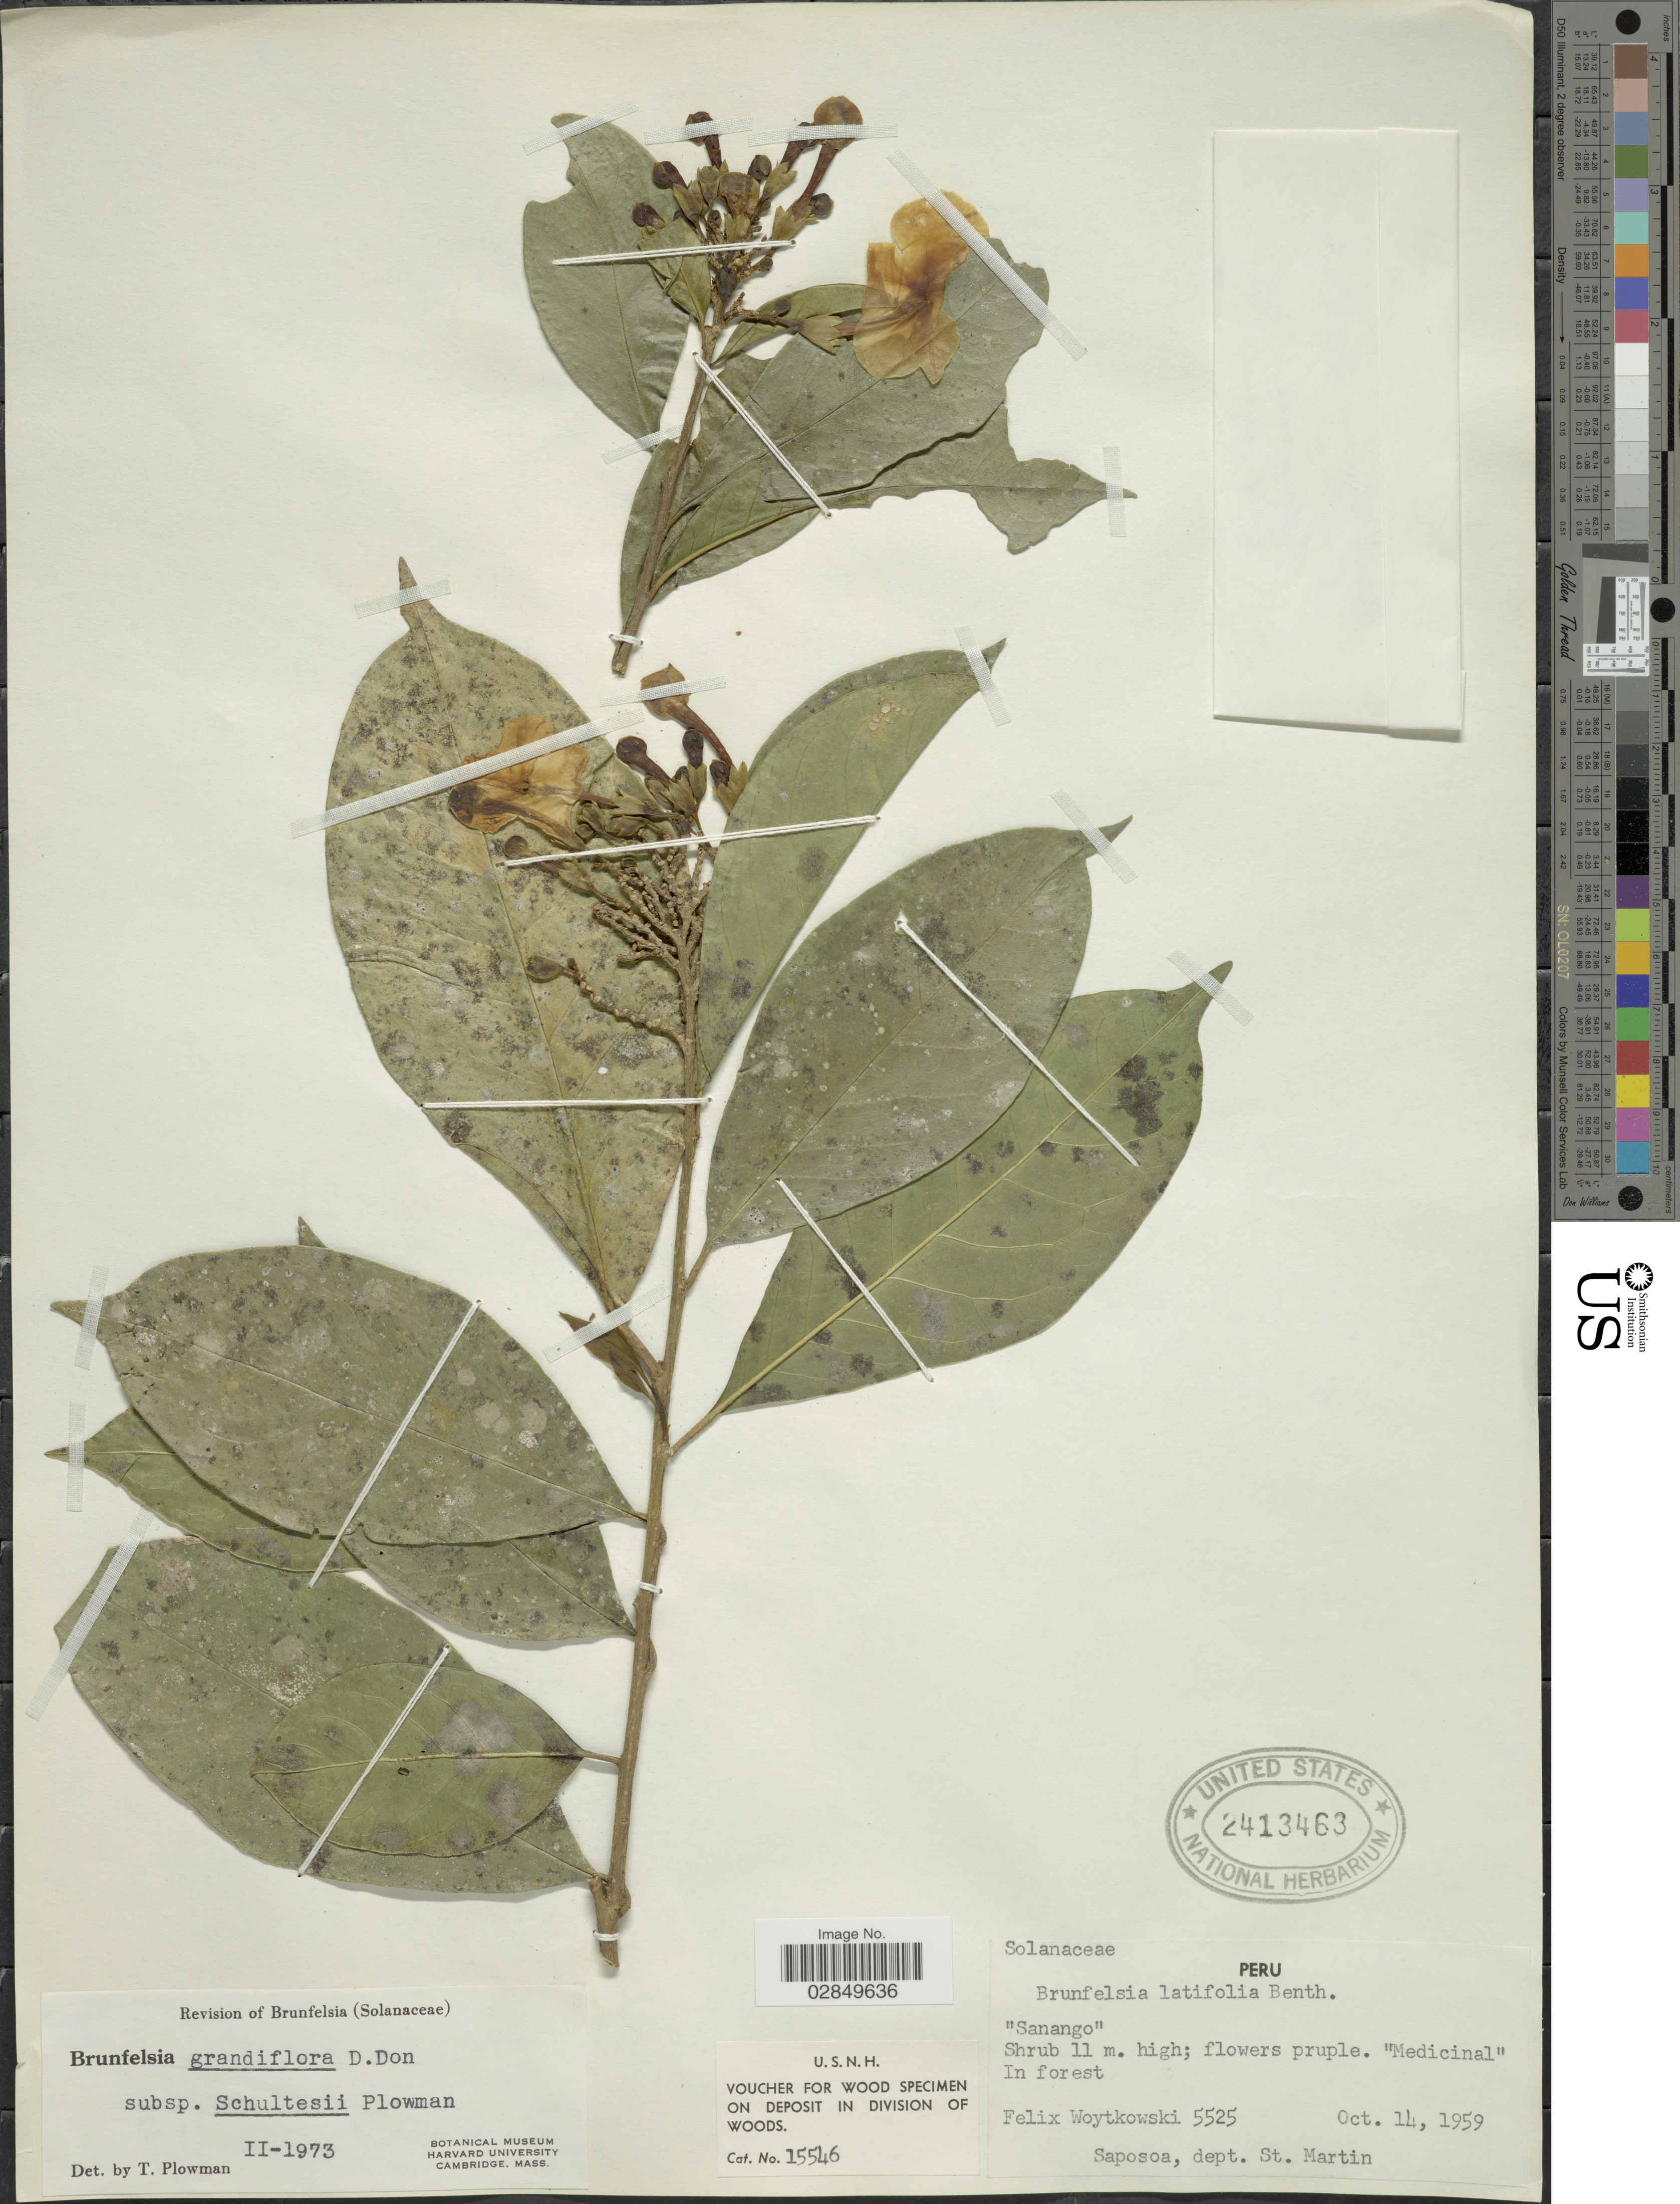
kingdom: Plantae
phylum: Tracheophyta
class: Magnoliopsida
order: Solanales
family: Solanaceae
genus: Brunfelsia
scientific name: Brunfelsia grandiflora subsp. schultesii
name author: Plowman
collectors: F. Woytkowski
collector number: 5525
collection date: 1959-10-14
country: Peru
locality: Saposoa, dept. St. Martin.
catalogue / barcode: US 2413463